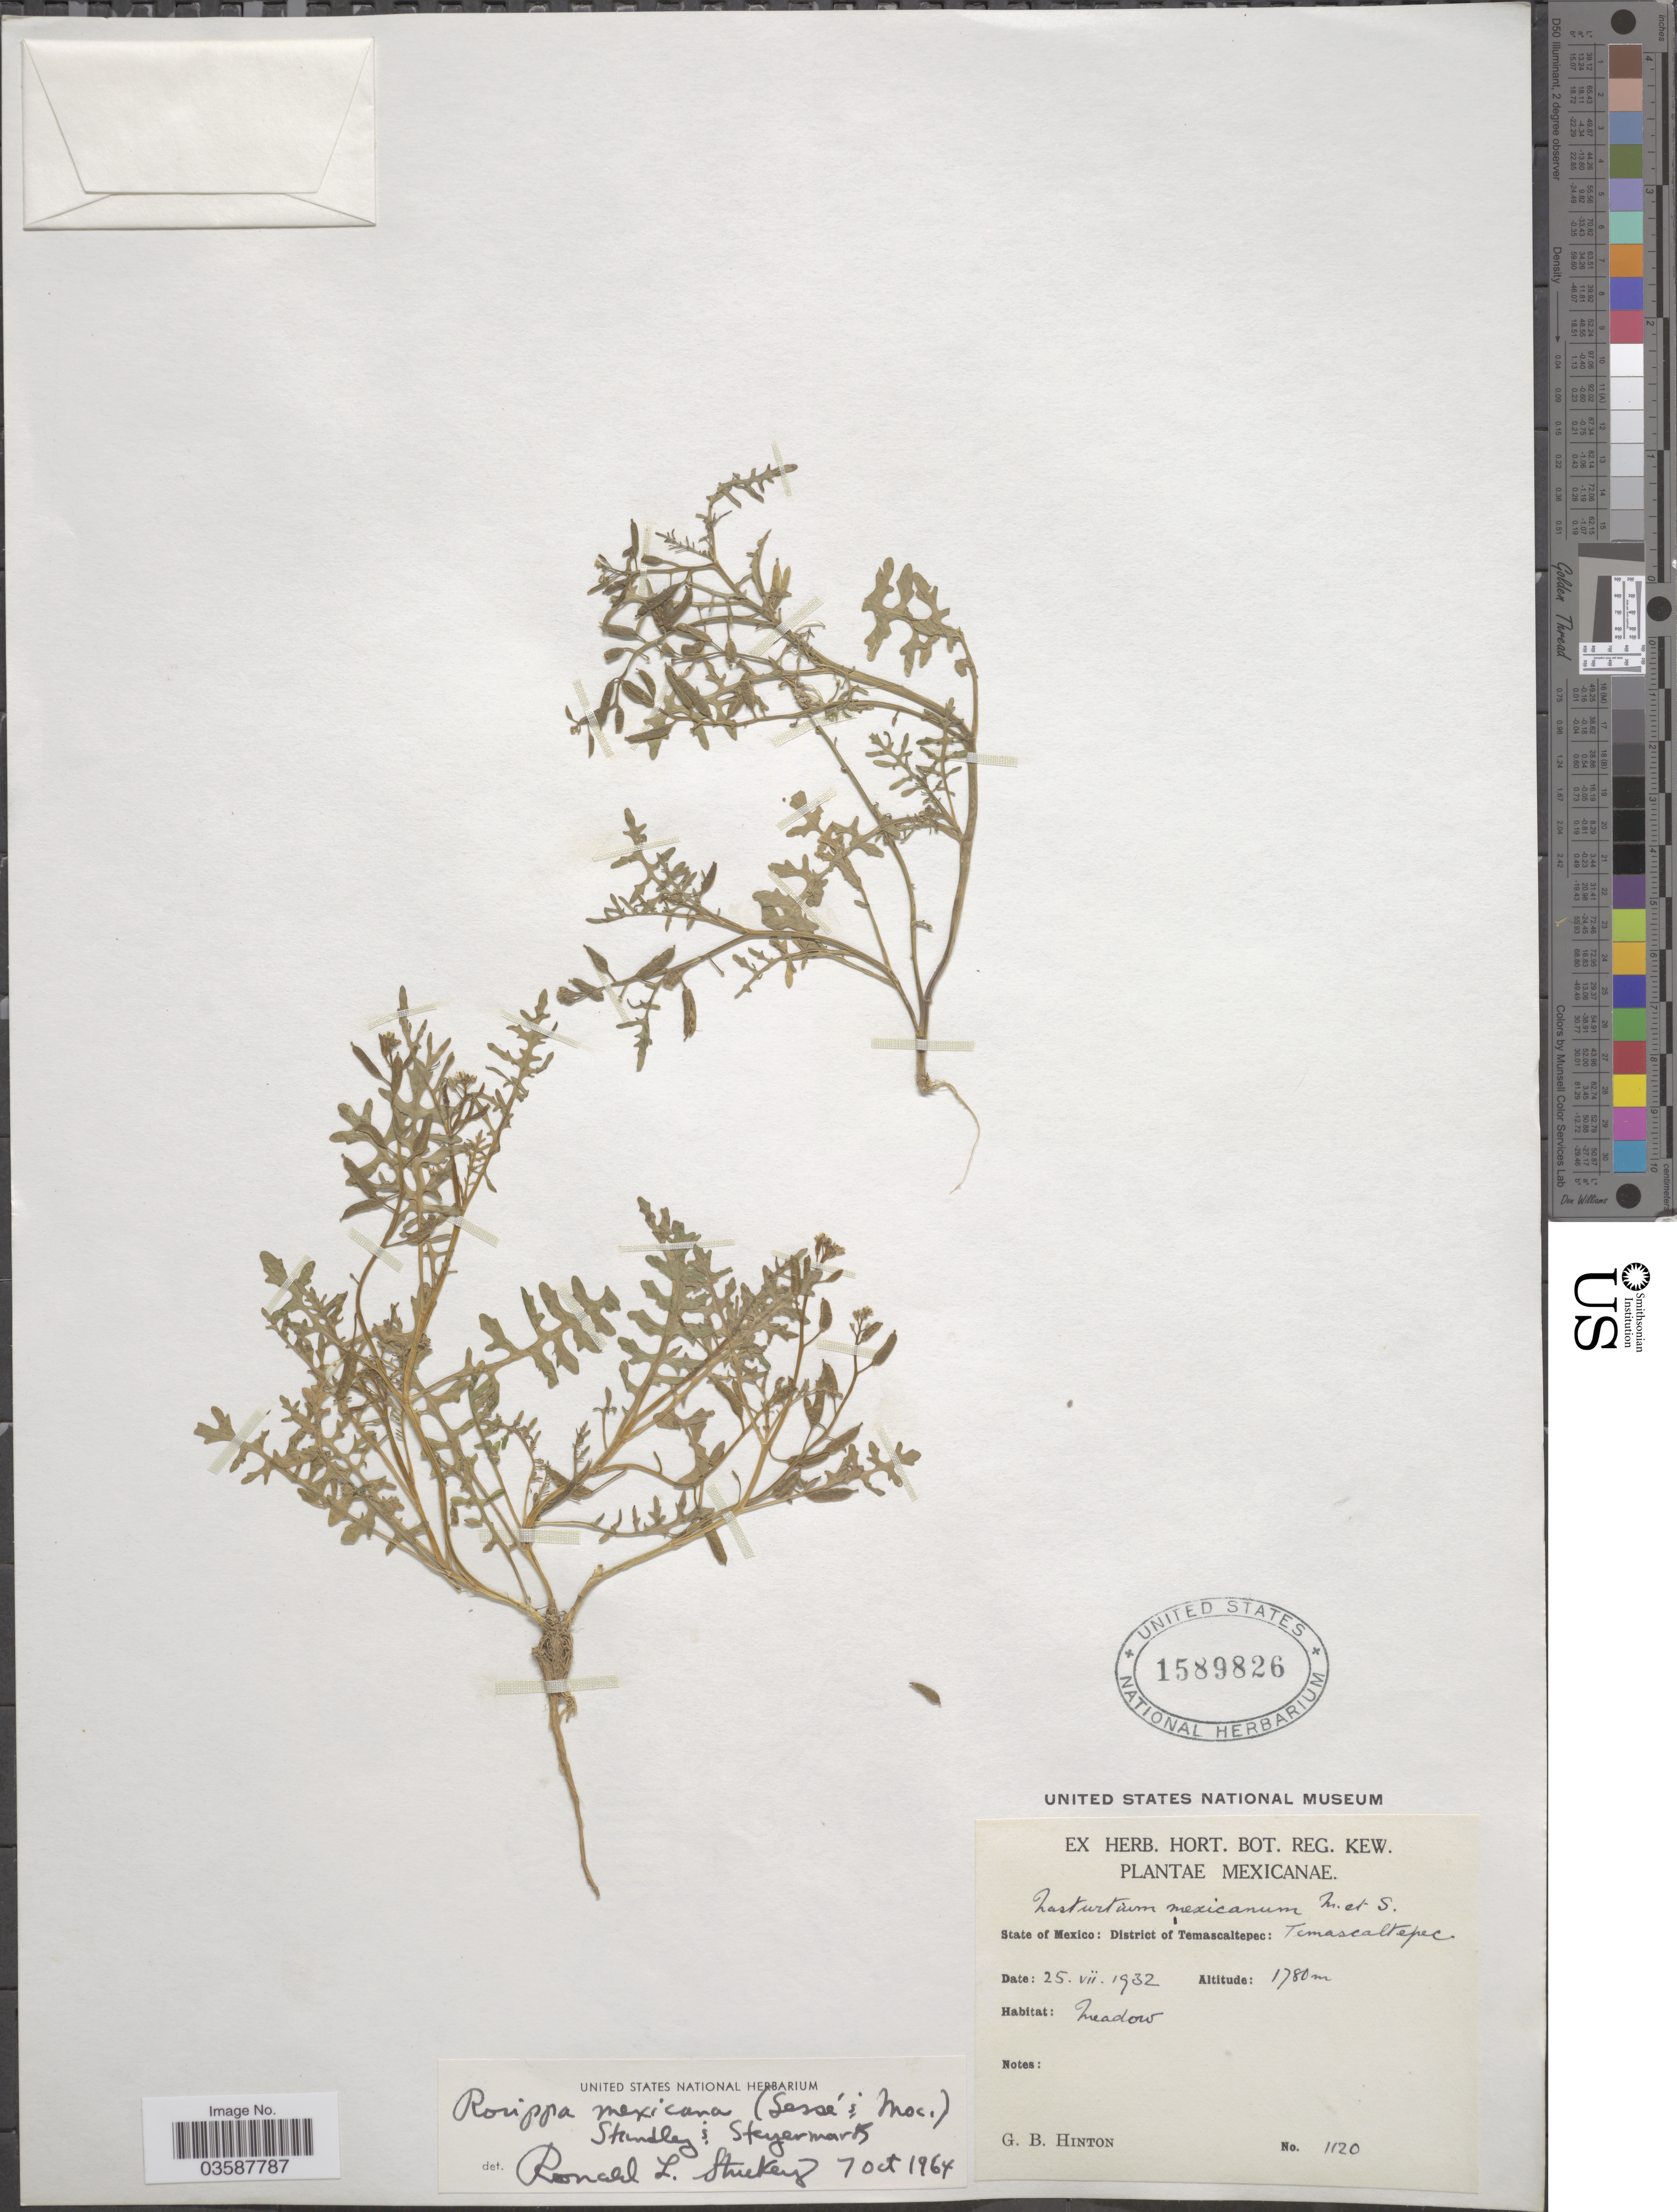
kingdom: Plantae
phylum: Tracheophyta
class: Magnoliopsida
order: Brassicales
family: Brassicaceae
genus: Rorippa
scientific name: Rorippa mexicana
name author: (Moc.) Standl. & Steyerm.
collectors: G. B. Hinton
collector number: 1120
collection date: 1932-07-25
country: Mexico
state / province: México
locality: District of Temascaltepec: Temascaltepec.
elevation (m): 1780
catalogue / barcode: US 1589826